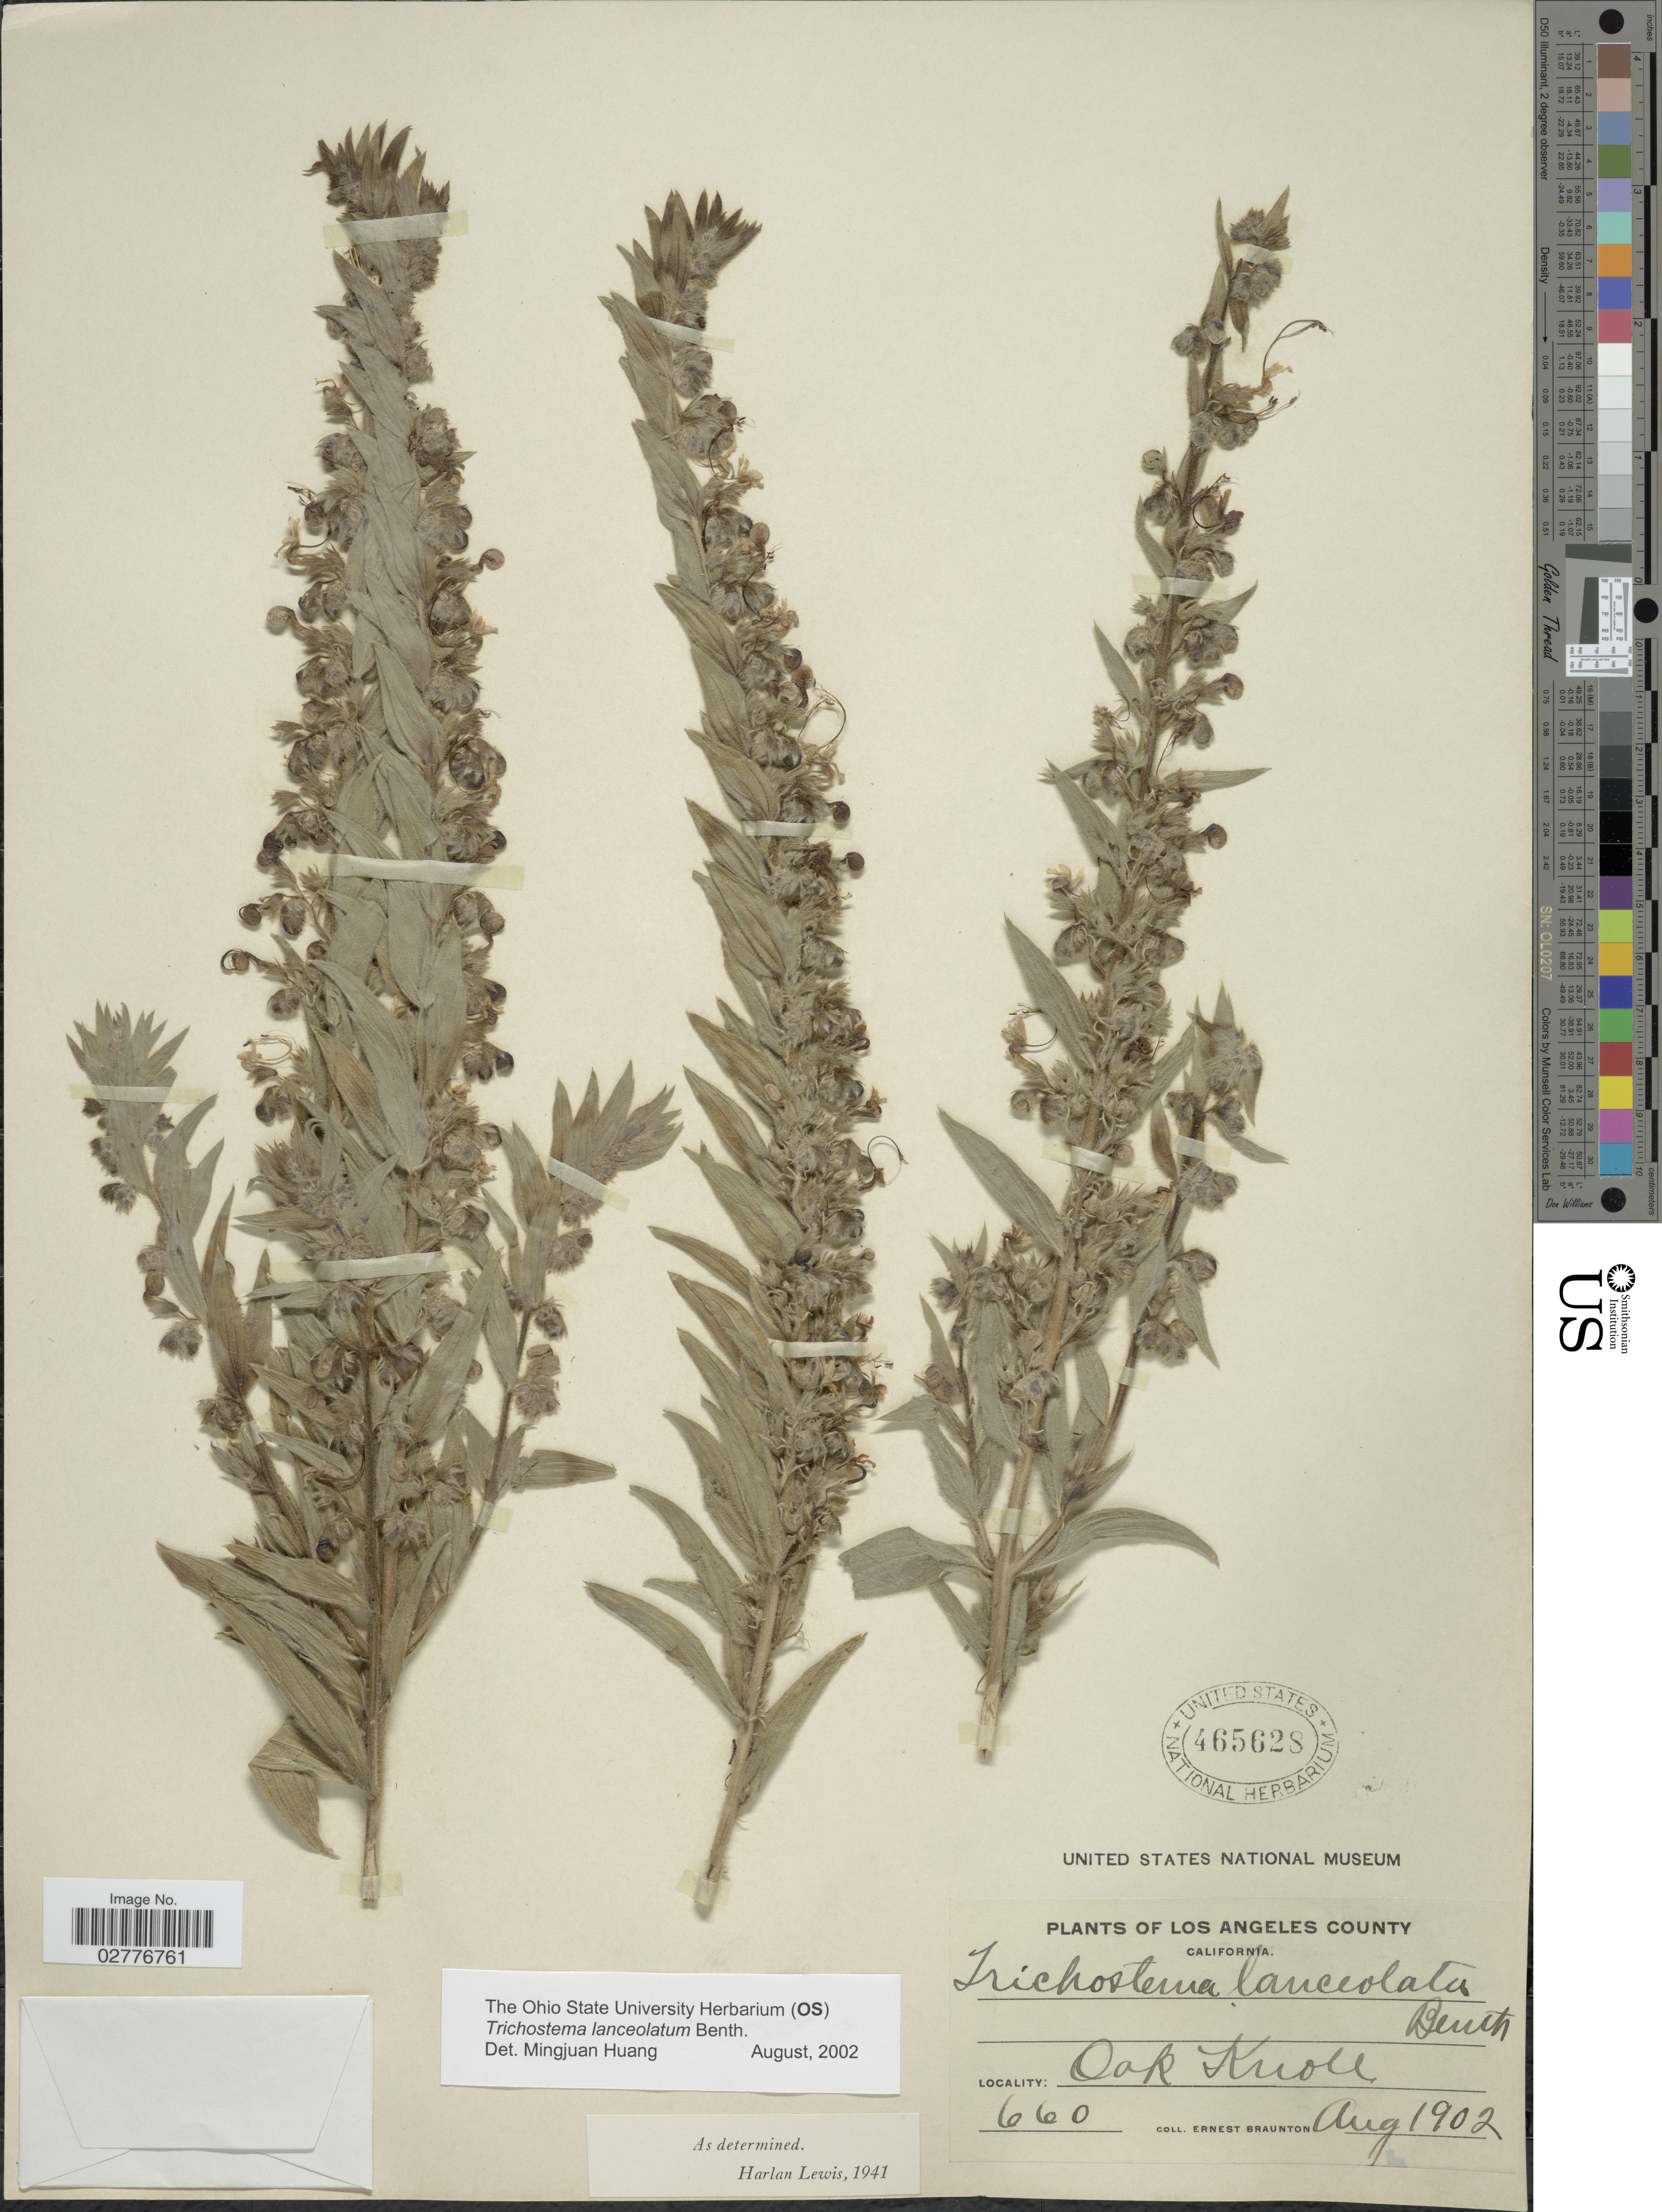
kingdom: Plantae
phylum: Tracheophyta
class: Magnoliopsida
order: Lamiales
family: Lamiaceae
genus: Trichostema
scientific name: Trichostema lanceolatum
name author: Benth.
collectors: E. Braunton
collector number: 660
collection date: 1902-08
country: United States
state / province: California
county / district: Los Angeles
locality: Los Angeles County. Oak Knoll.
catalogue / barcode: US 465628